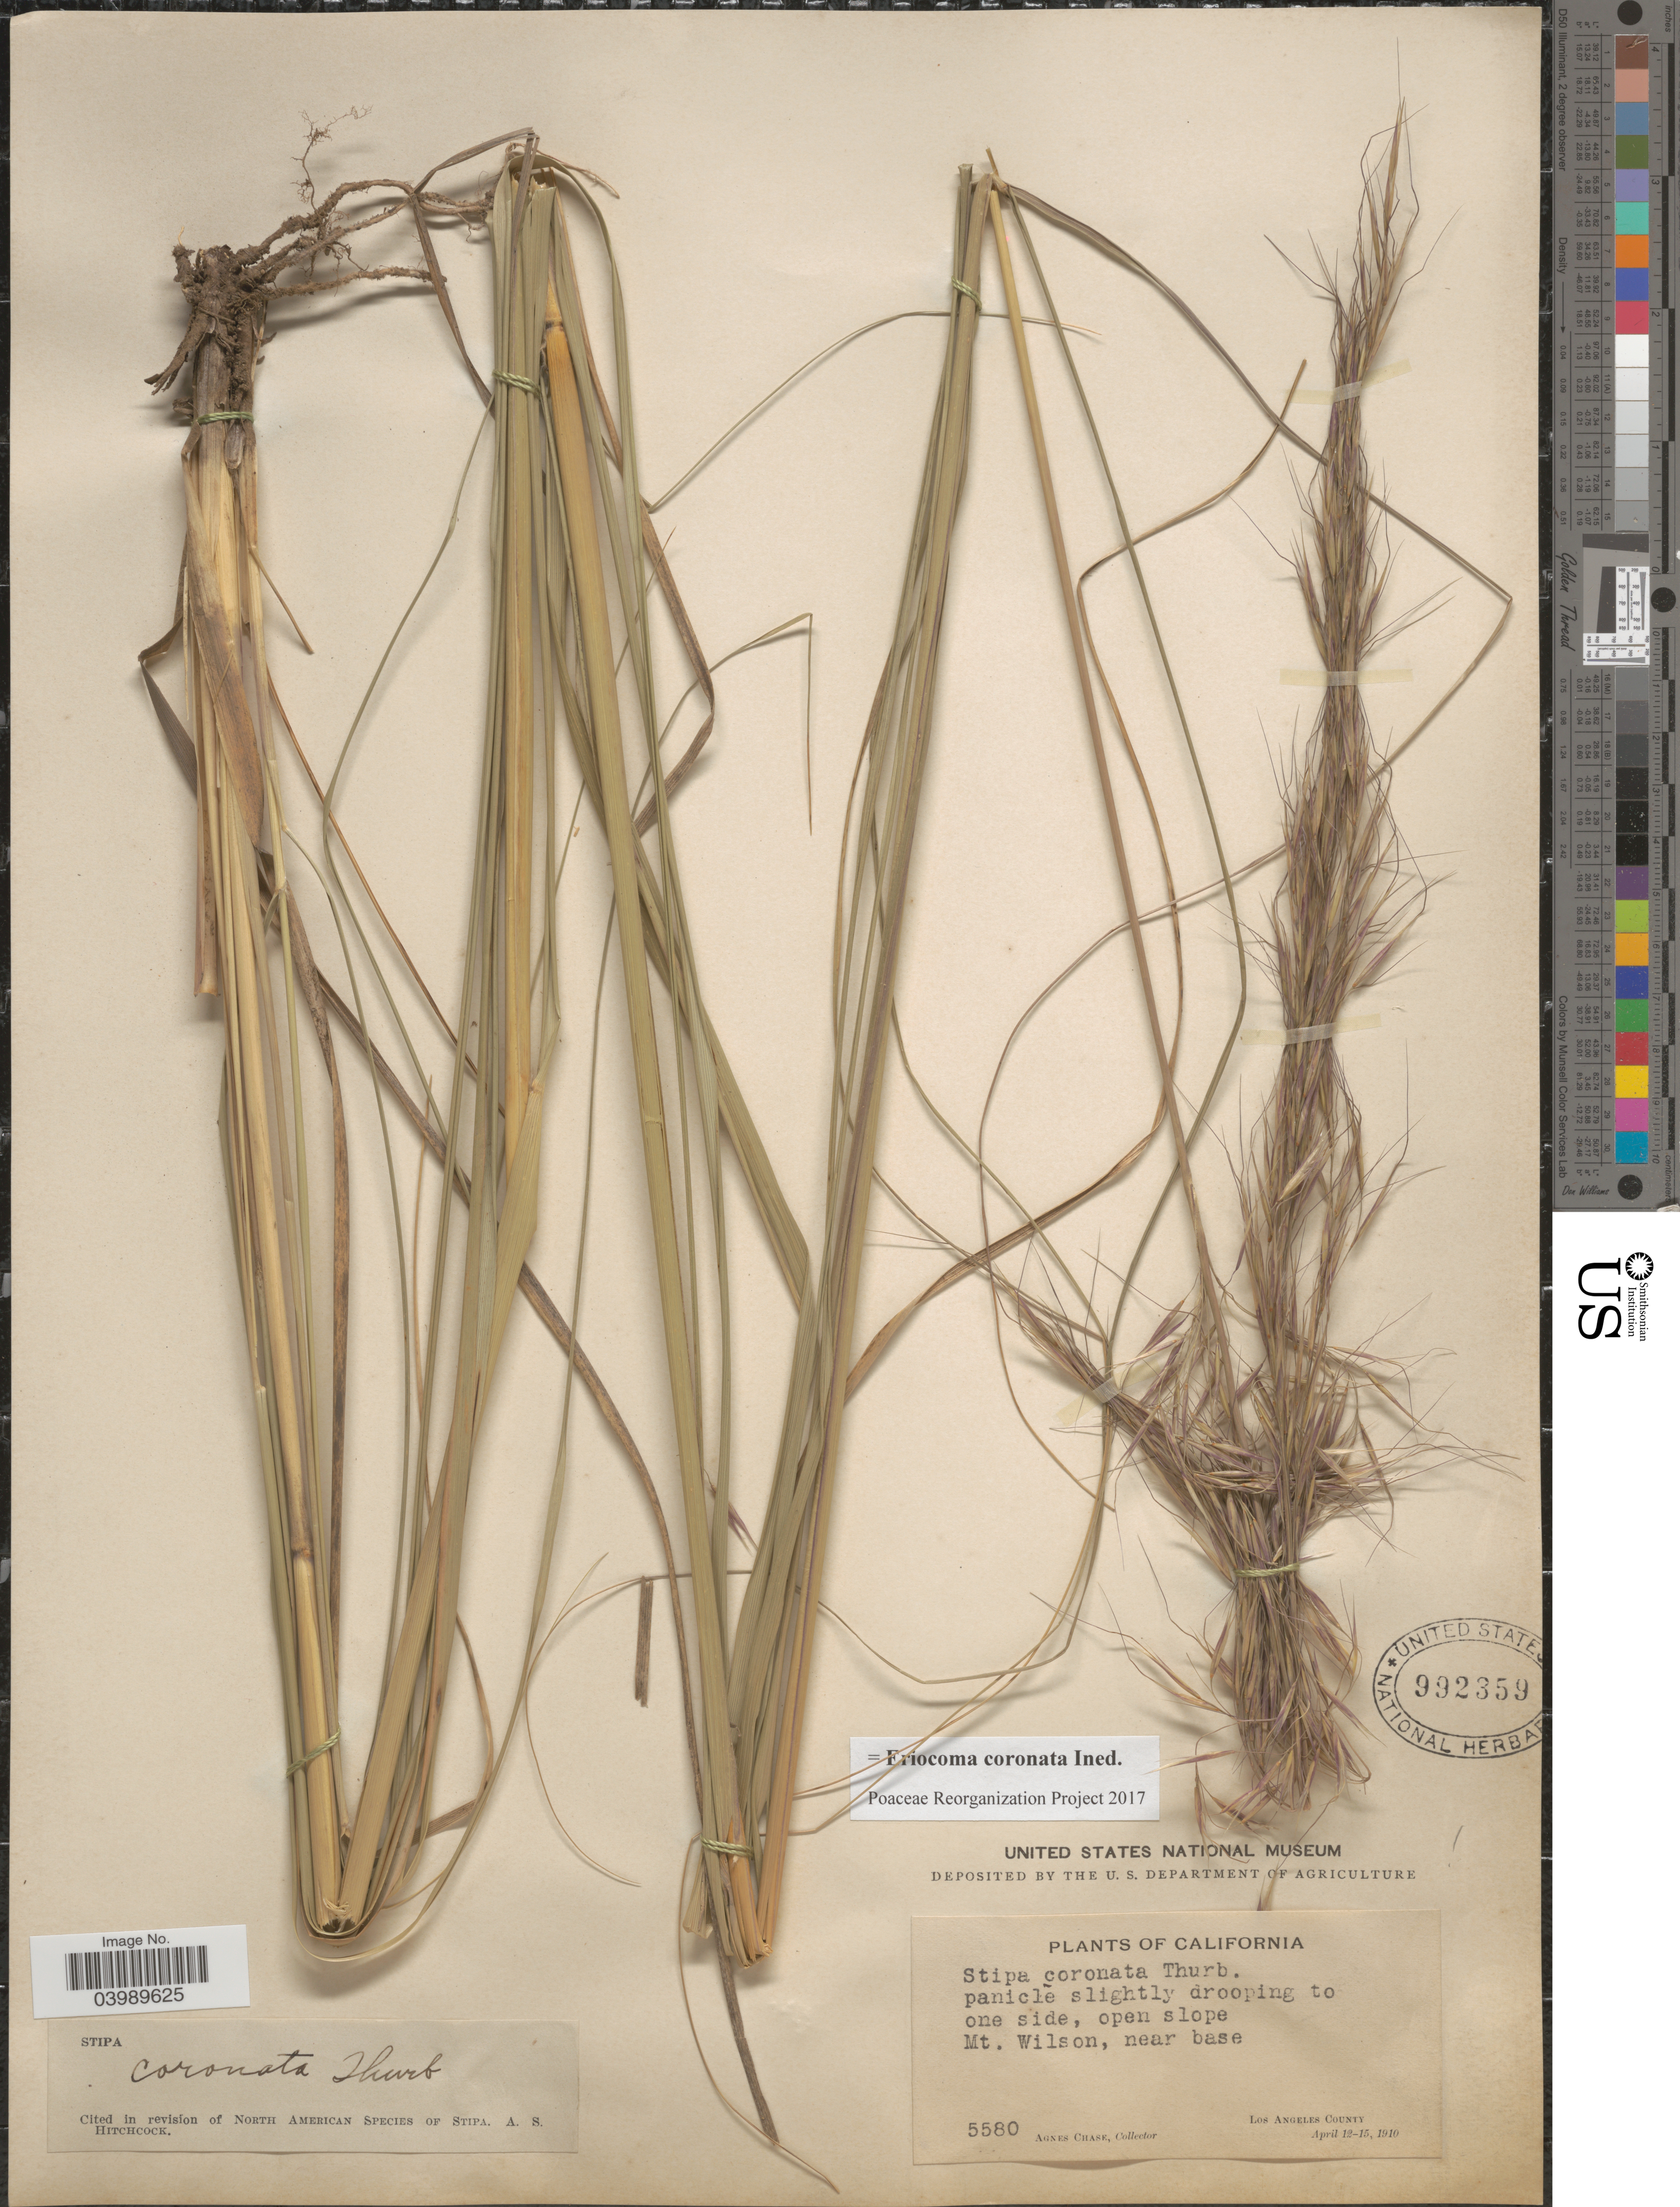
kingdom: Plantae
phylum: Tracheophyta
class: Liliopsida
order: Poales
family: Poaceae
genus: Eriocoma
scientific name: Eriocoma coronata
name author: (Thurb.) Romasch.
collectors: A. Chase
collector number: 5580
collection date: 1910-04-12/1910-04-15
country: United States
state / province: California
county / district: Los Angeles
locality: Open slope Mt. Wilson, near base Los Angeles County.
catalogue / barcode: US 992359